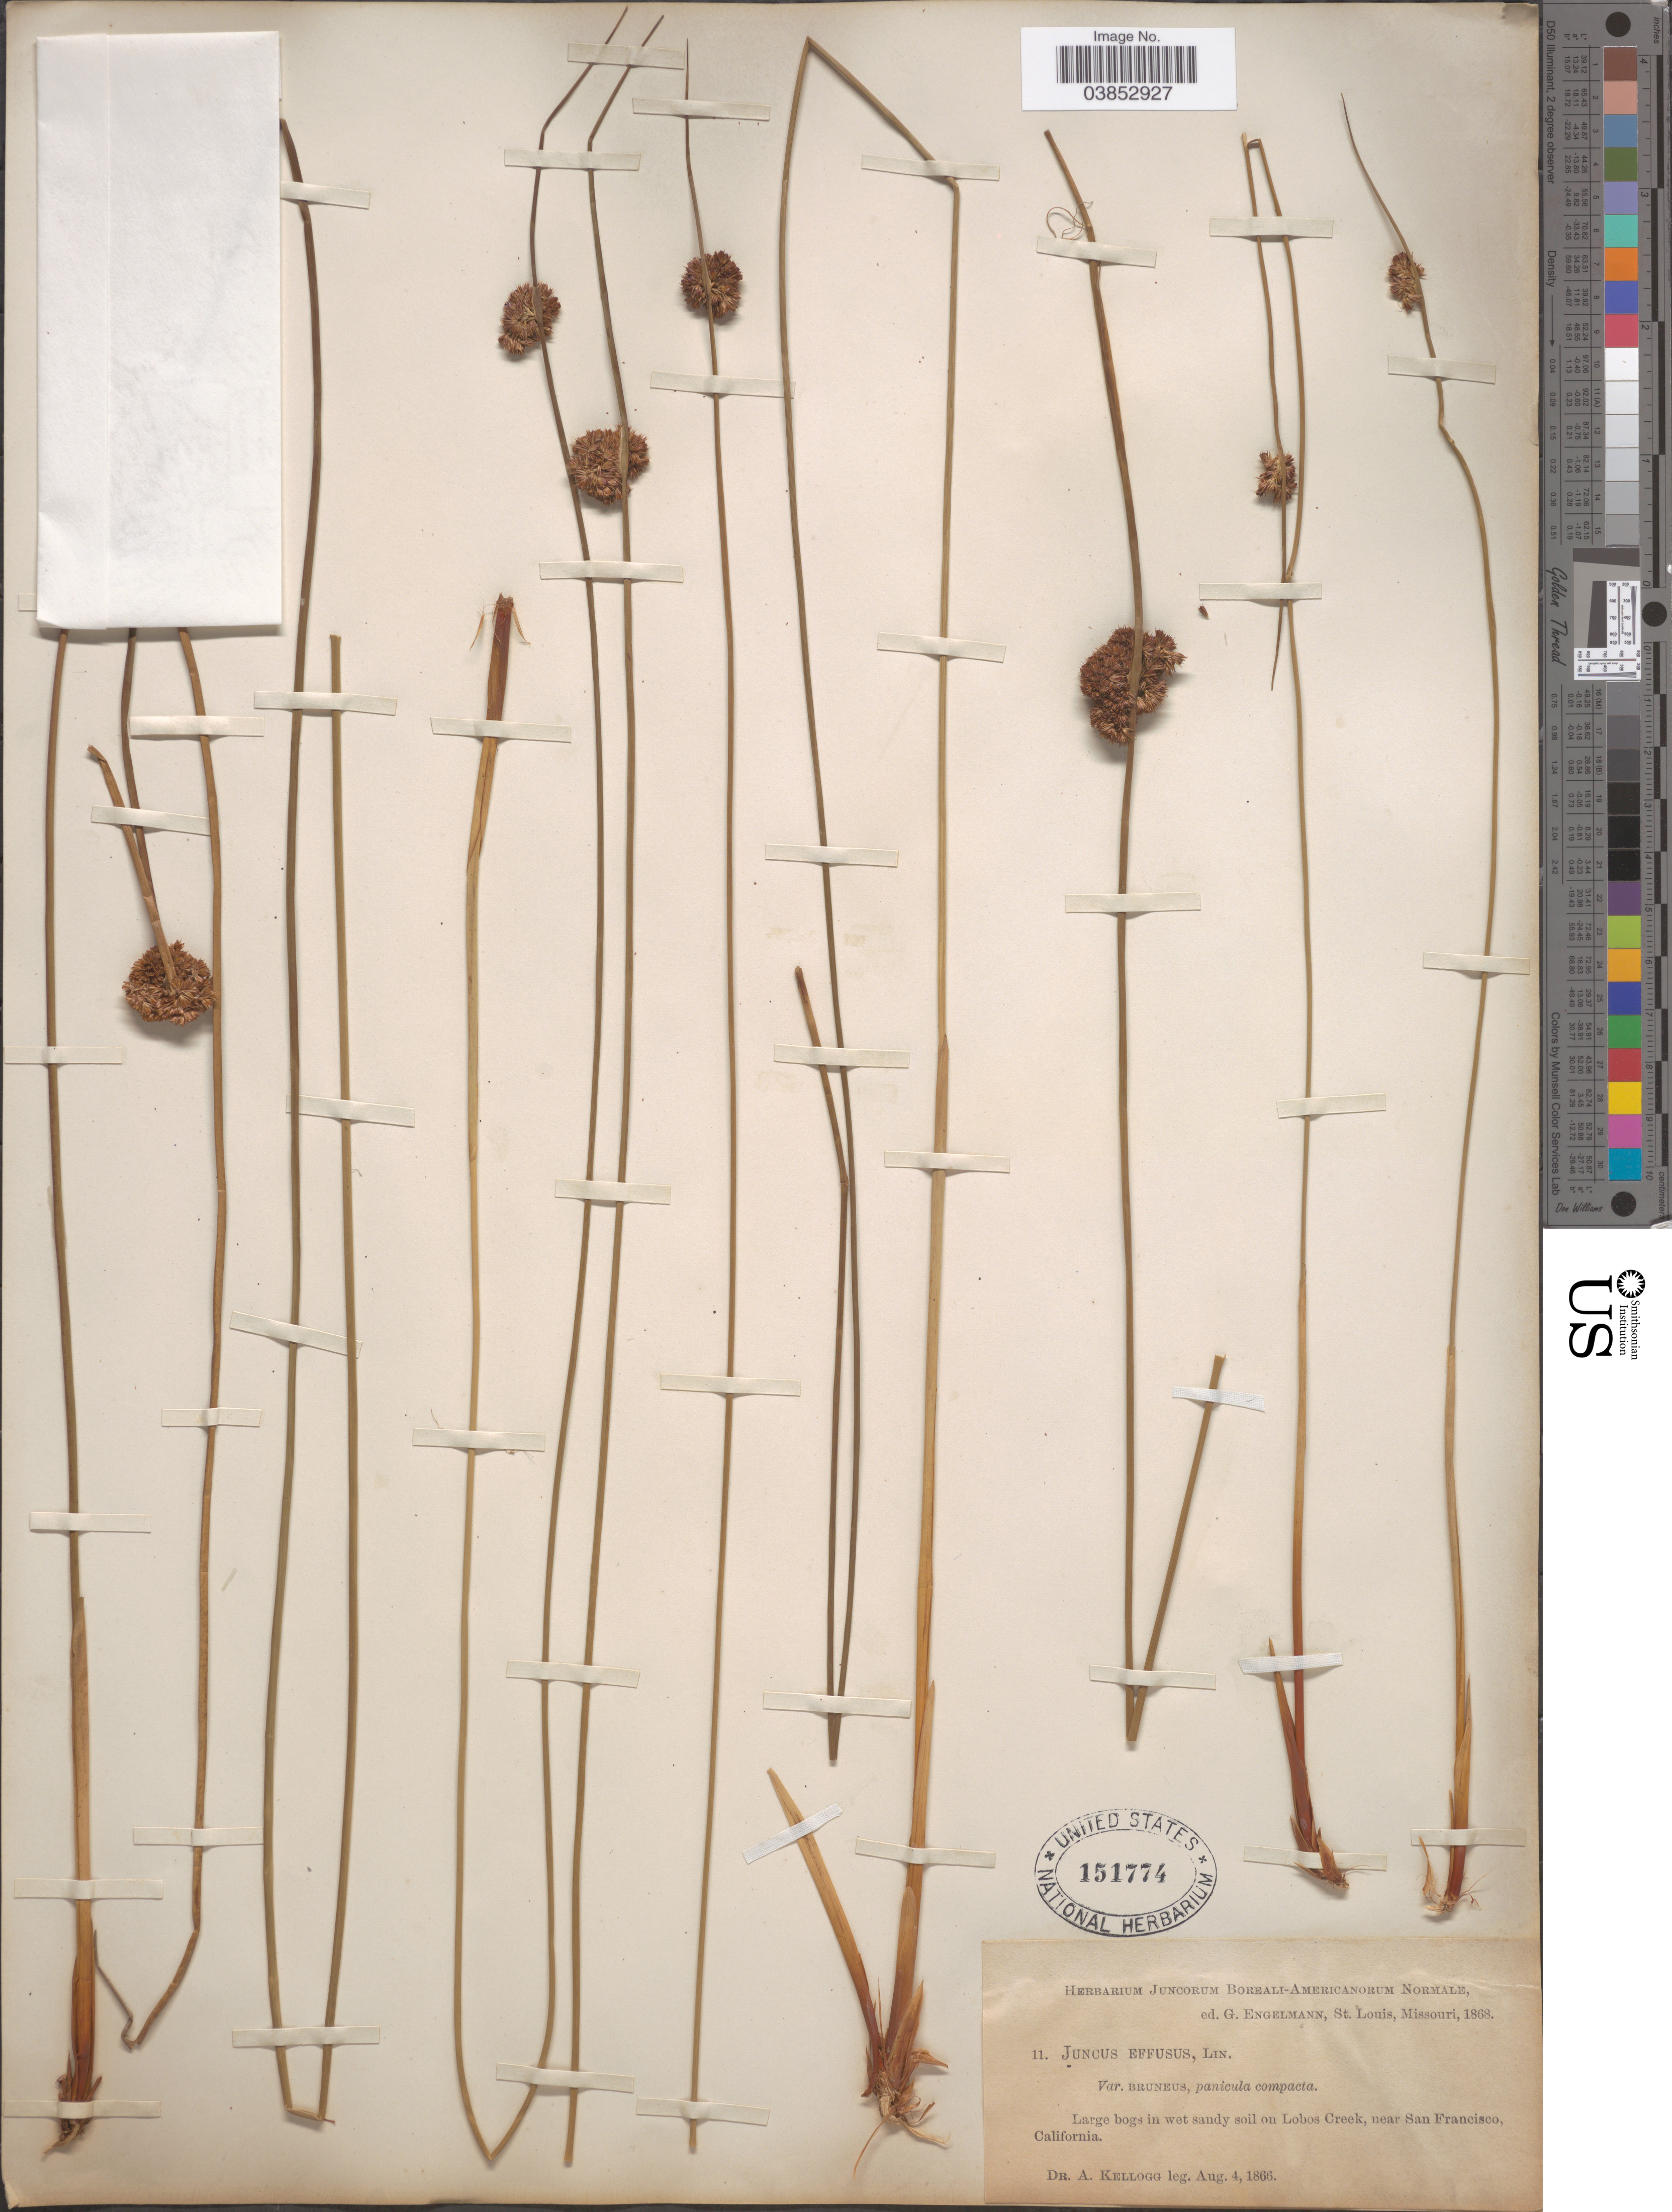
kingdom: Plantae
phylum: Tracheophyta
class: Liliopsida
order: Poales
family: Juncaceae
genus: Juncus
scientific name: Juncus effusus var. brunneus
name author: Engelm.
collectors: A. Kellogg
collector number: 11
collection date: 1866-08-04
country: United States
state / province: California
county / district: San Francisco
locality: Large bogs in wet sandy soil on Lobos Creek, near San Francisco.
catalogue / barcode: US 151774